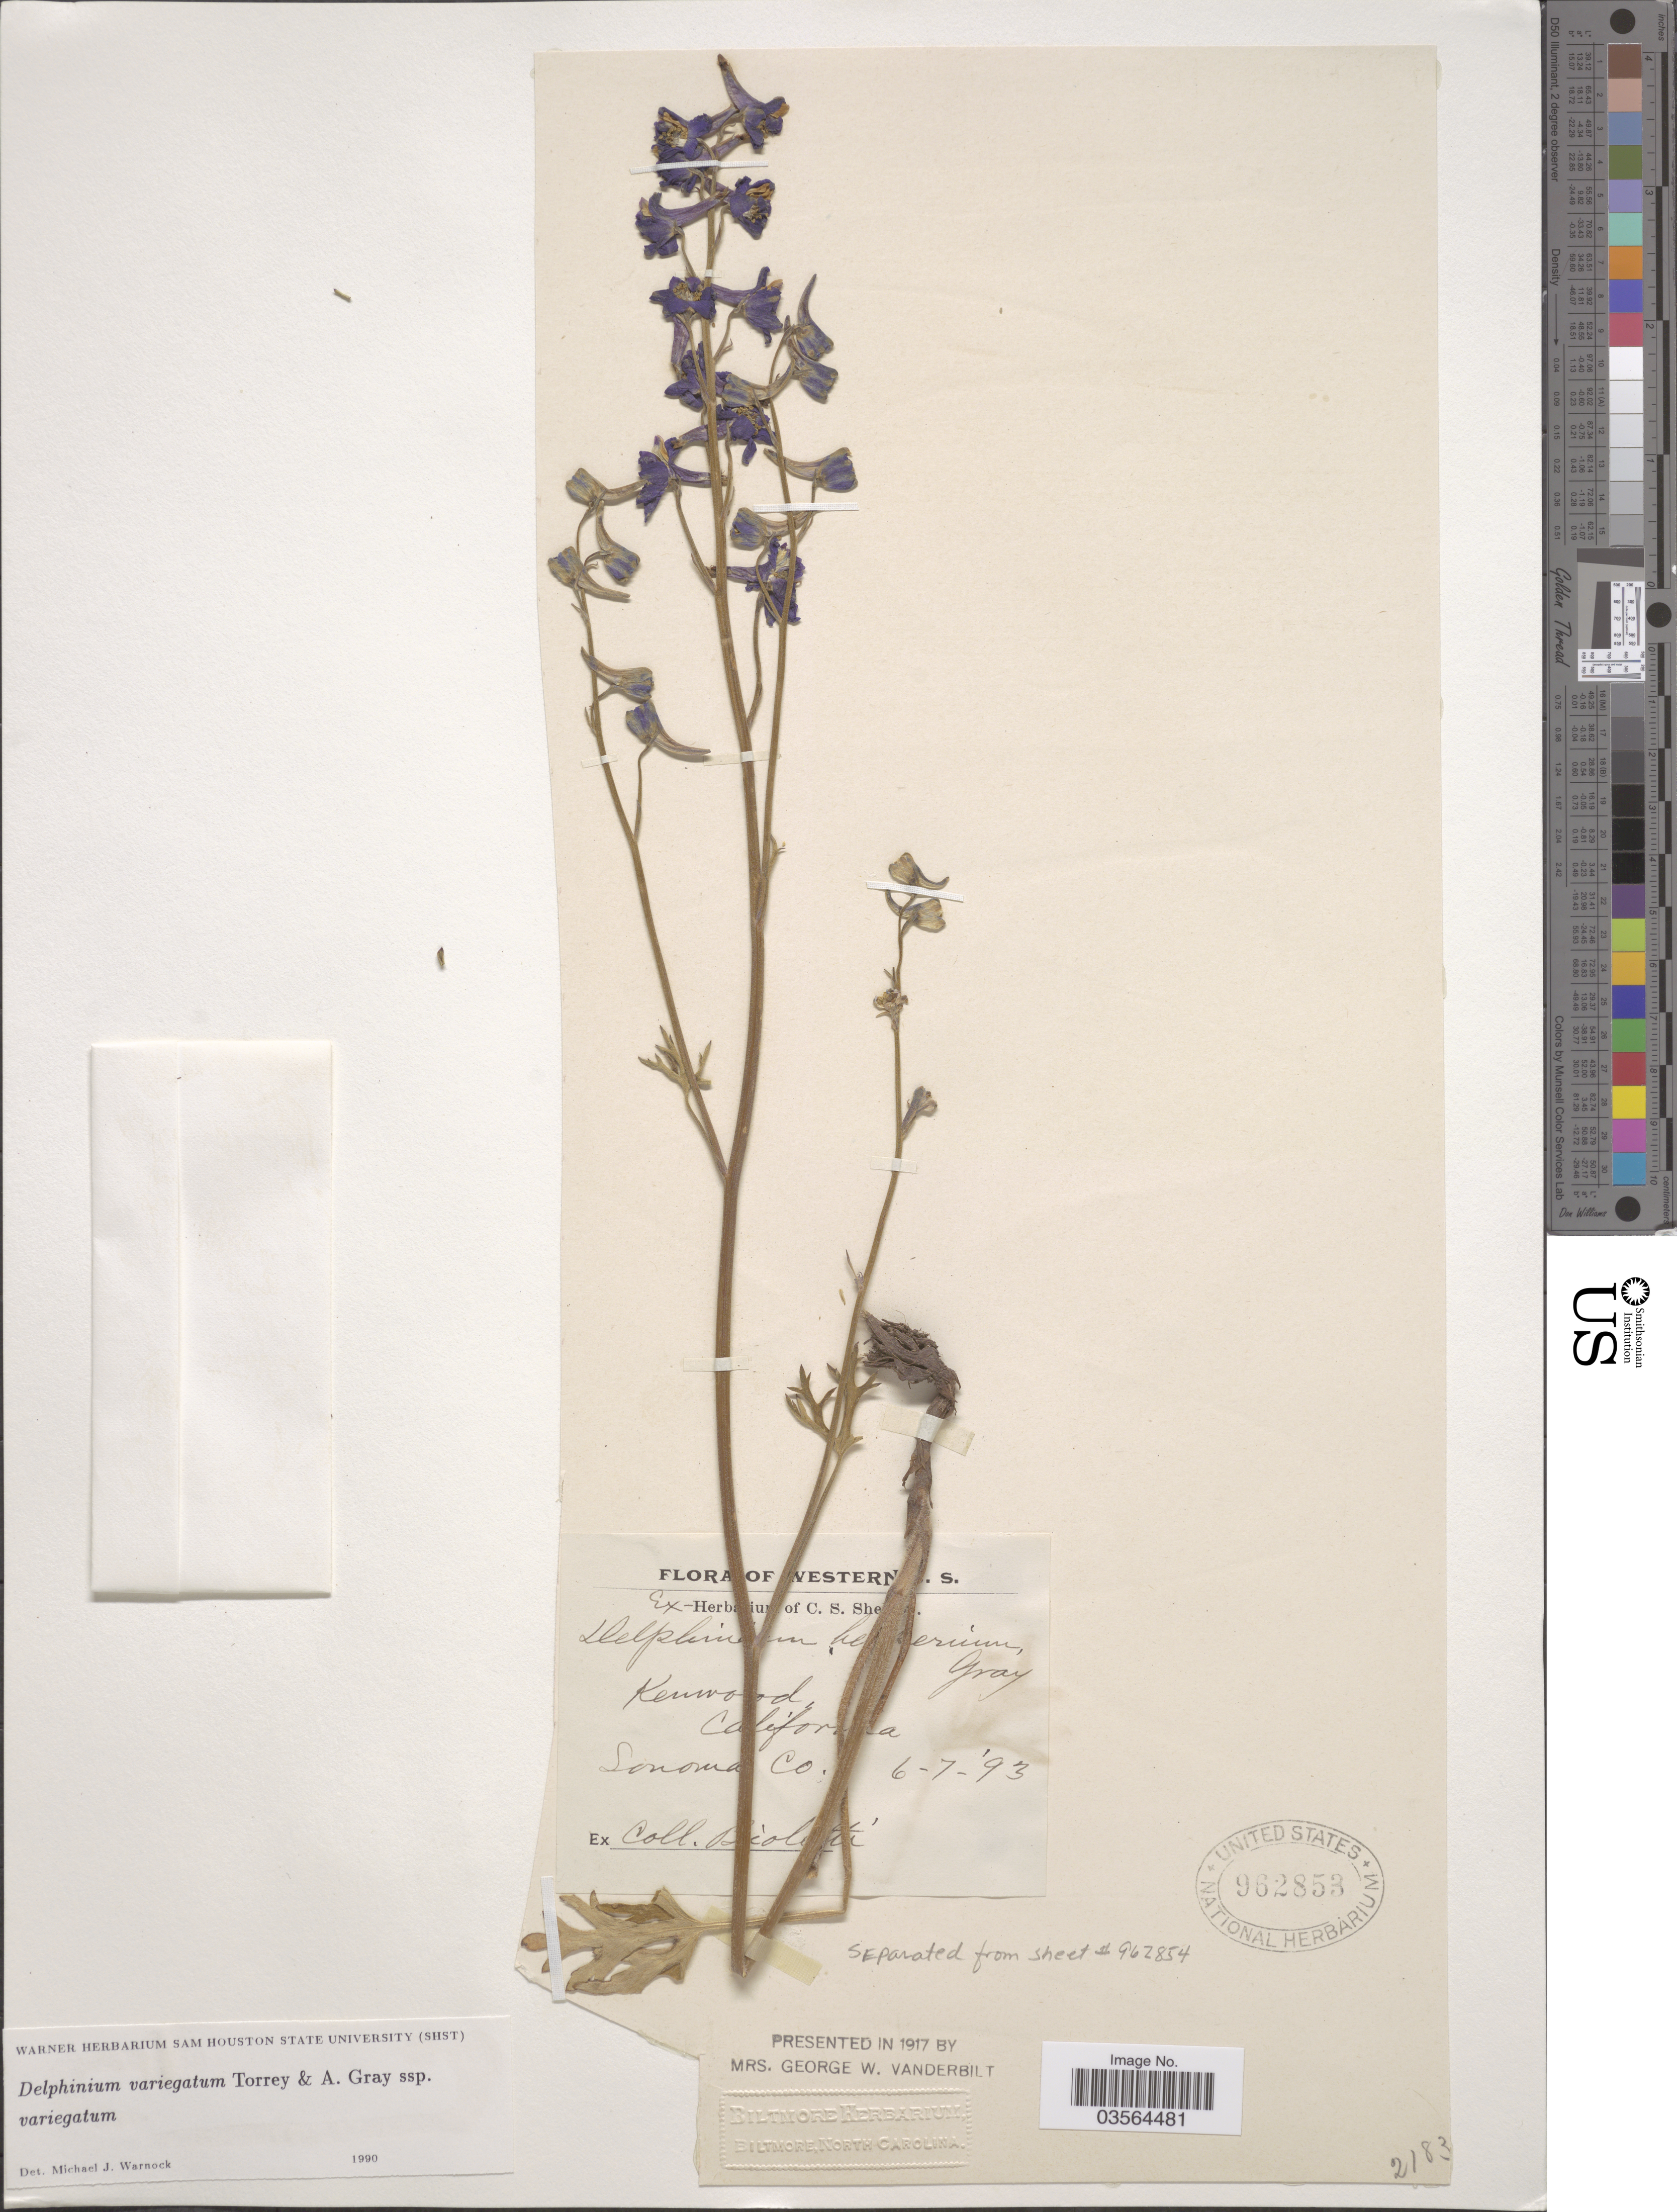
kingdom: Plantae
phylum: Tracheophyta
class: Magnoliopsida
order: Ranunculales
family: Ranunculaceae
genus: Delphinium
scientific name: Delphinium variegatum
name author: Torr. & A. Gray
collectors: -- Bioletti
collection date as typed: Transcribed d/m/y: 7/6/93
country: United States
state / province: California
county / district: Sonoma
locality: Kenwood. Sonoma Co.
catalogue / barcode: US 962853